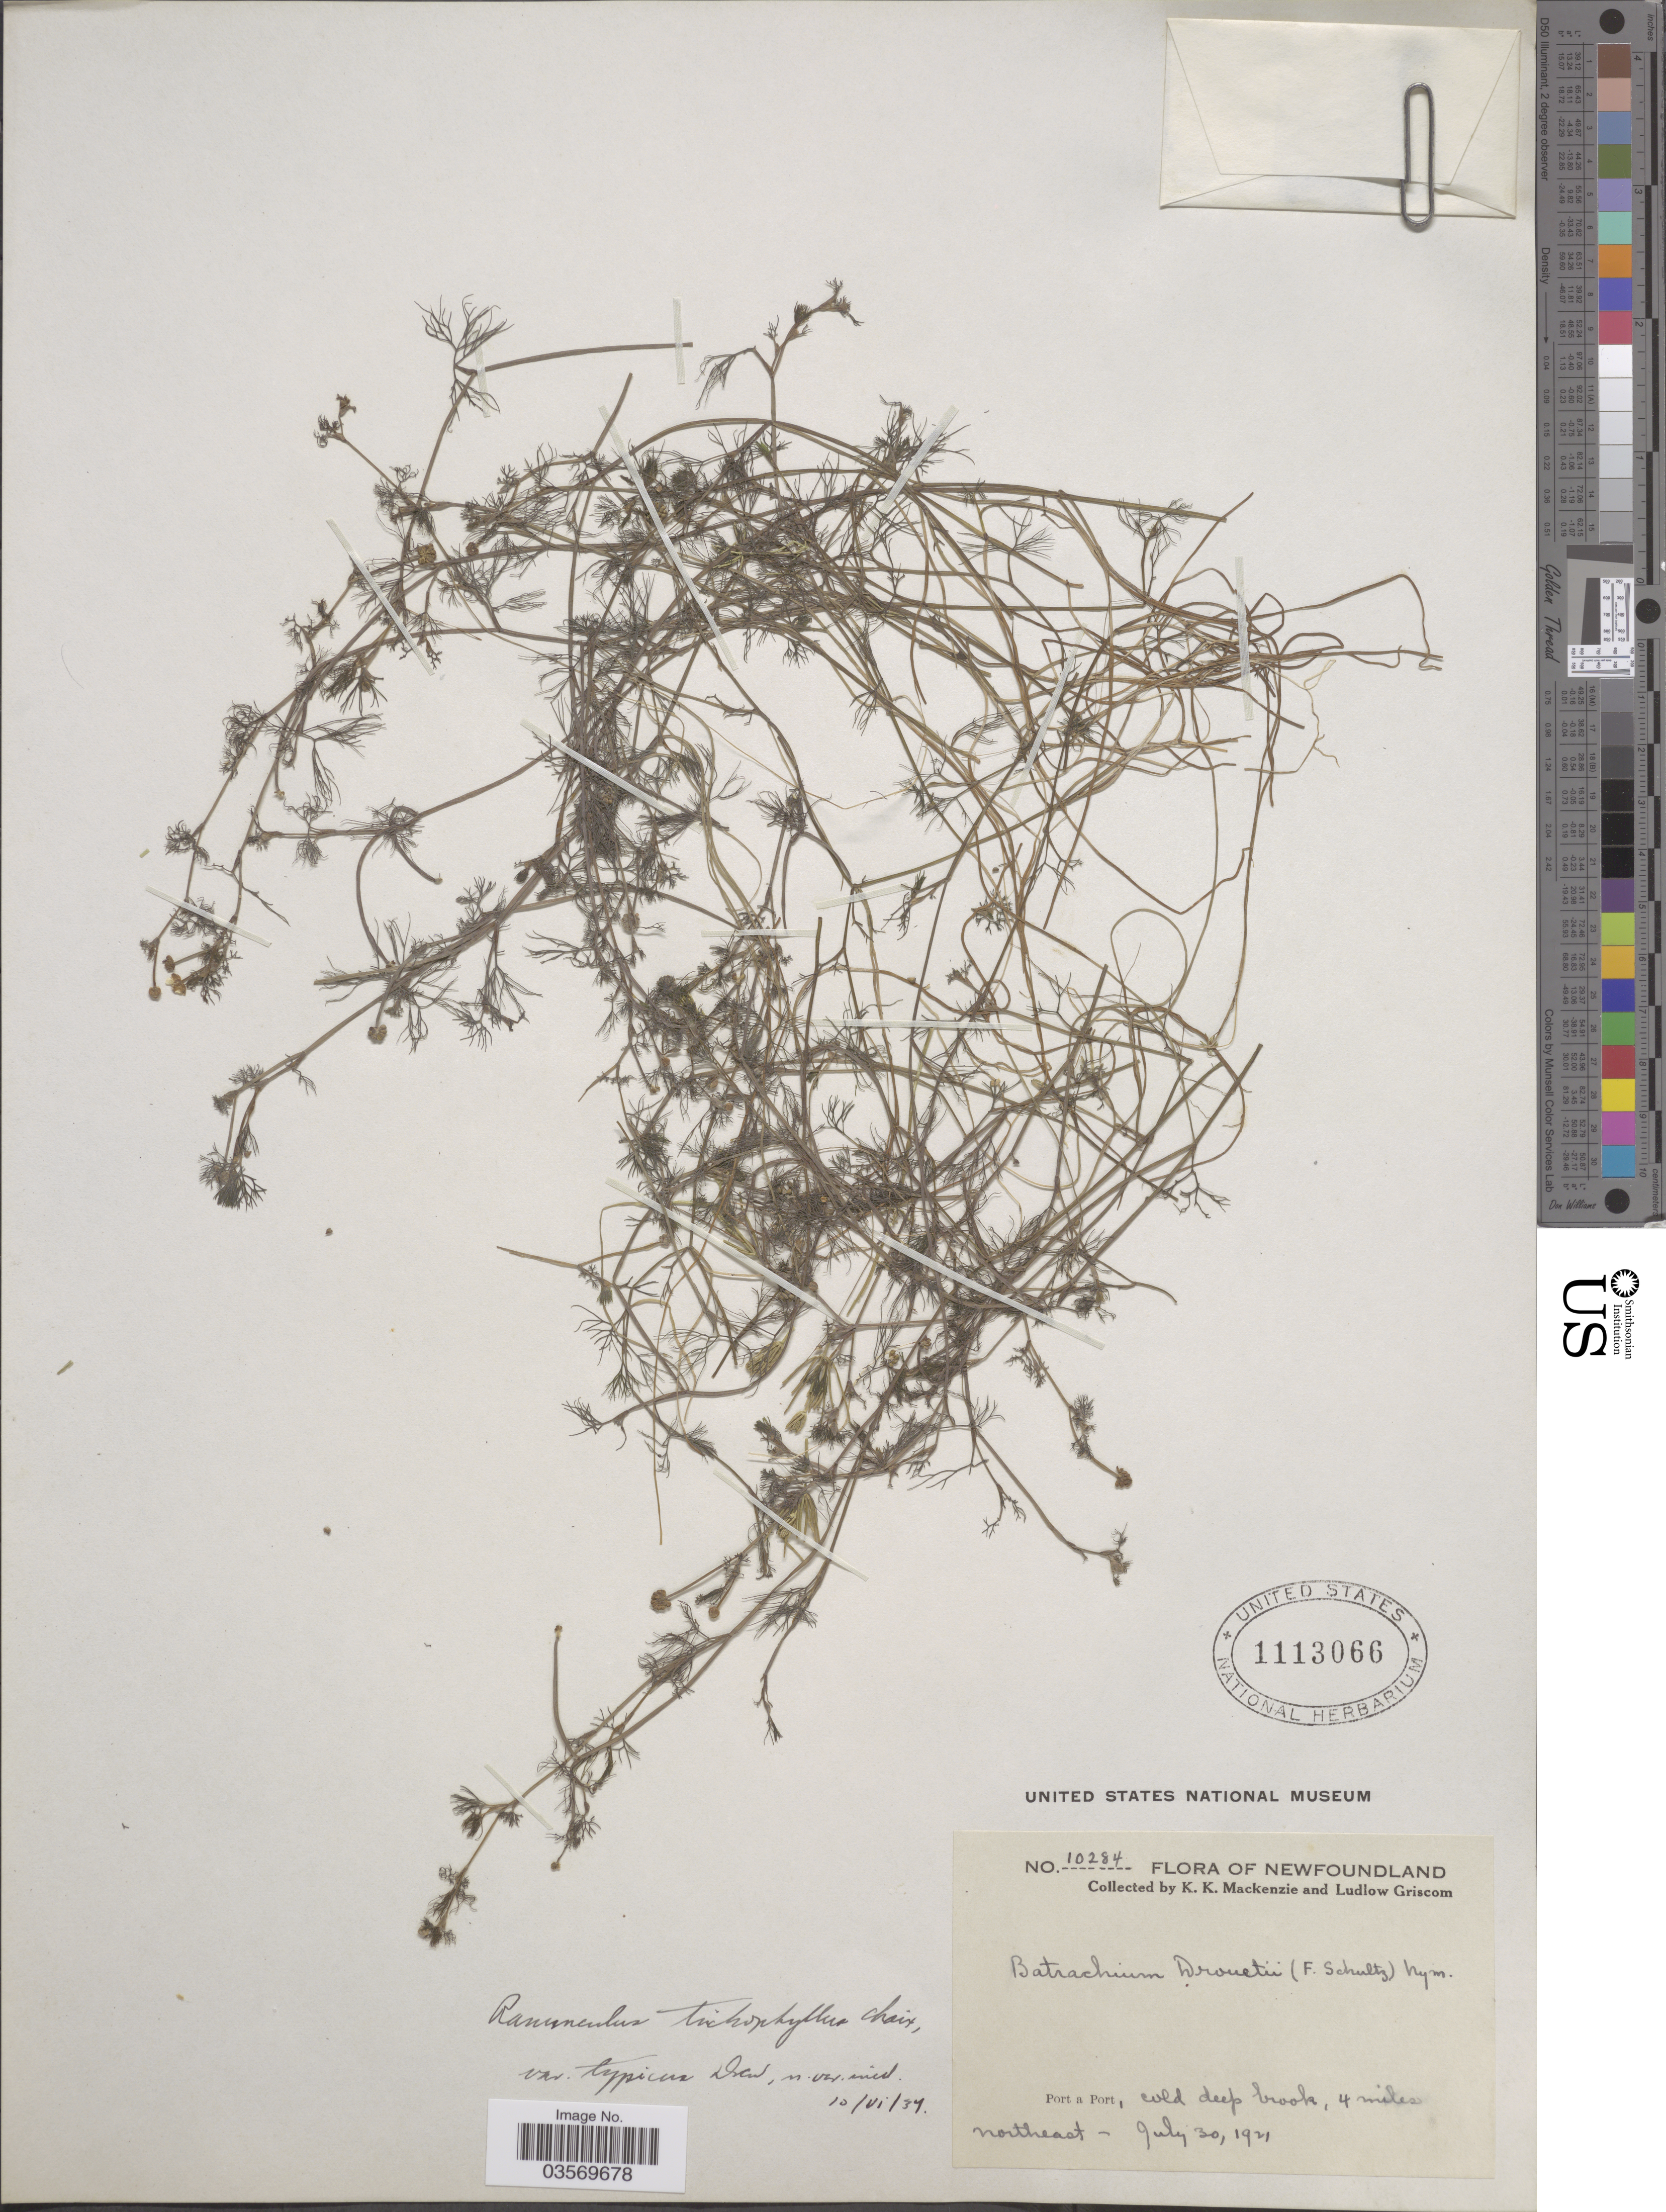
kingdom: Plantae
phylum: Tracheophyta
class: Magnoliopsida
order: Ranunculales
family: Ranunculaceae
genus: Ranunculus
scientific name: Ranunculus trichophyllus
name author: Chaix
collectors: K. K. Mackenzie & L. Griscom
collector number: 10284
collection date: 1921-07-30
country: Canada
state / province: Newfoundland and Labrador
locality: Port a Port, cold deep brook, 4 miles northeast.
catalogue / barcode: US 1113066